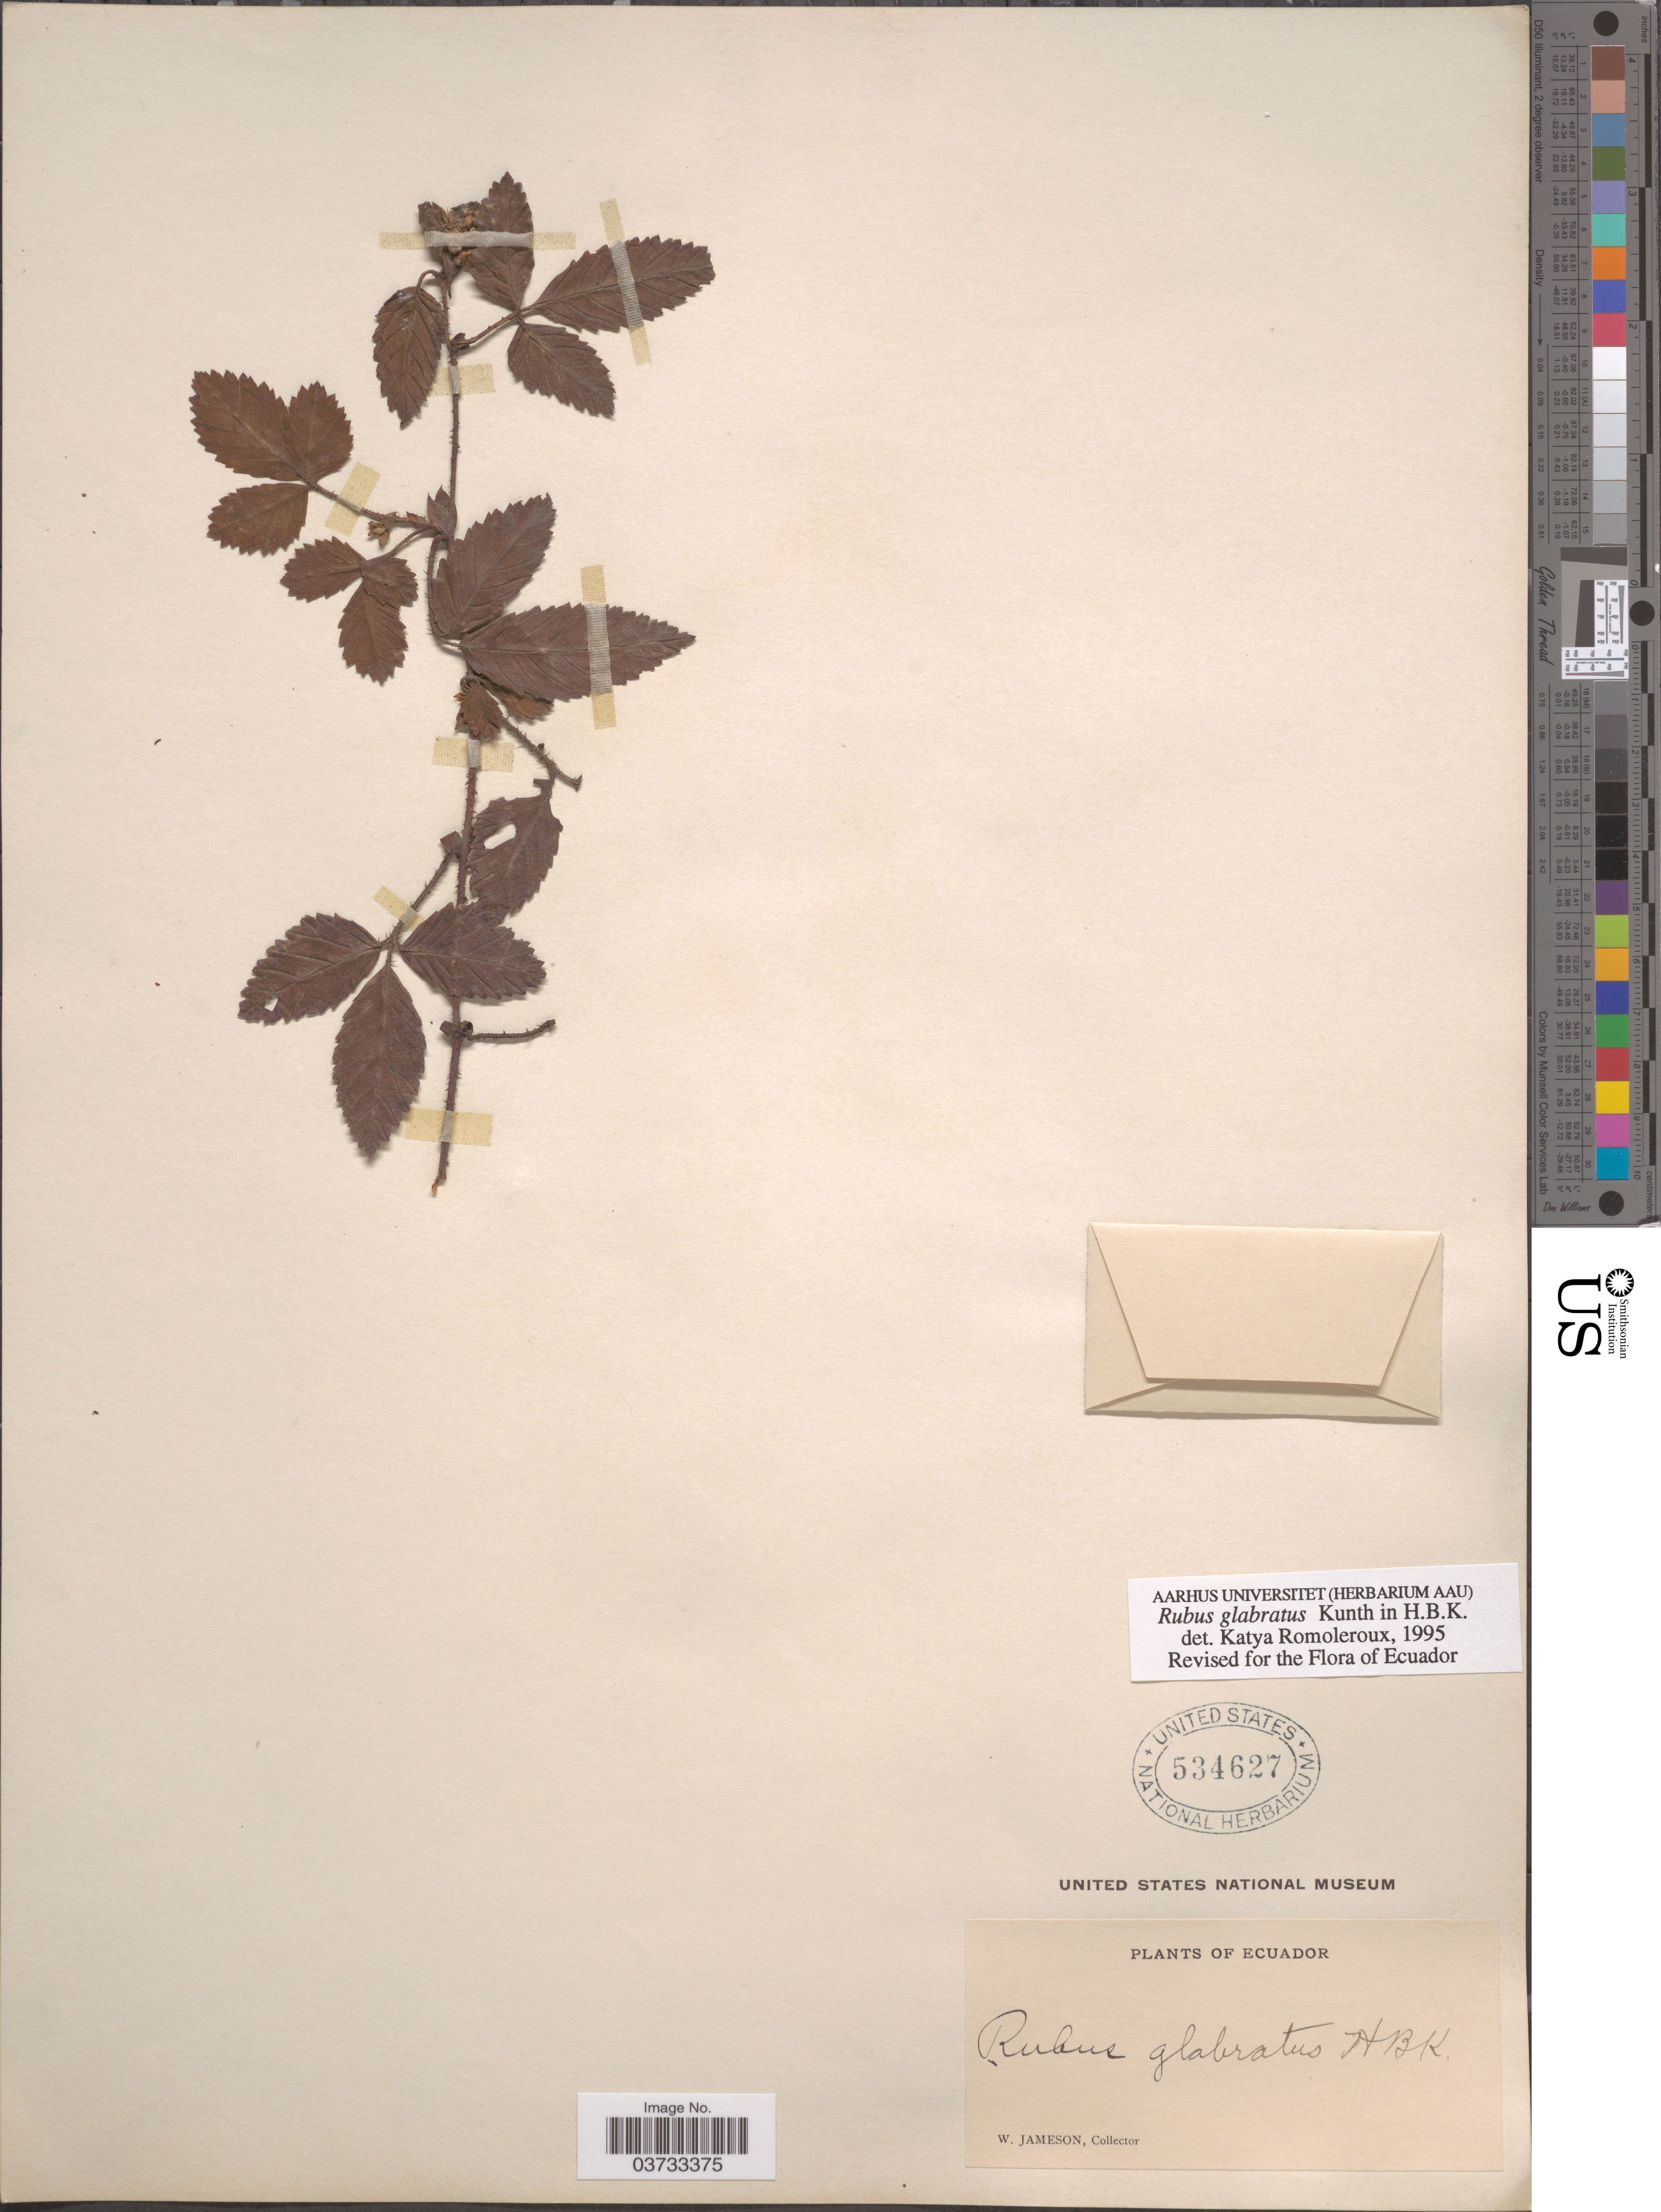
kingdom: Plantae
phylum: Tracheophyta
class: Magnoliopsida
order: Rosales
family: Rosaceae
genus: Rubus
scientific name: Rubus glabratus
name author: Kunth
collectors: W. Jameson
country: Ecuador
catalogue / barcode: US 534627